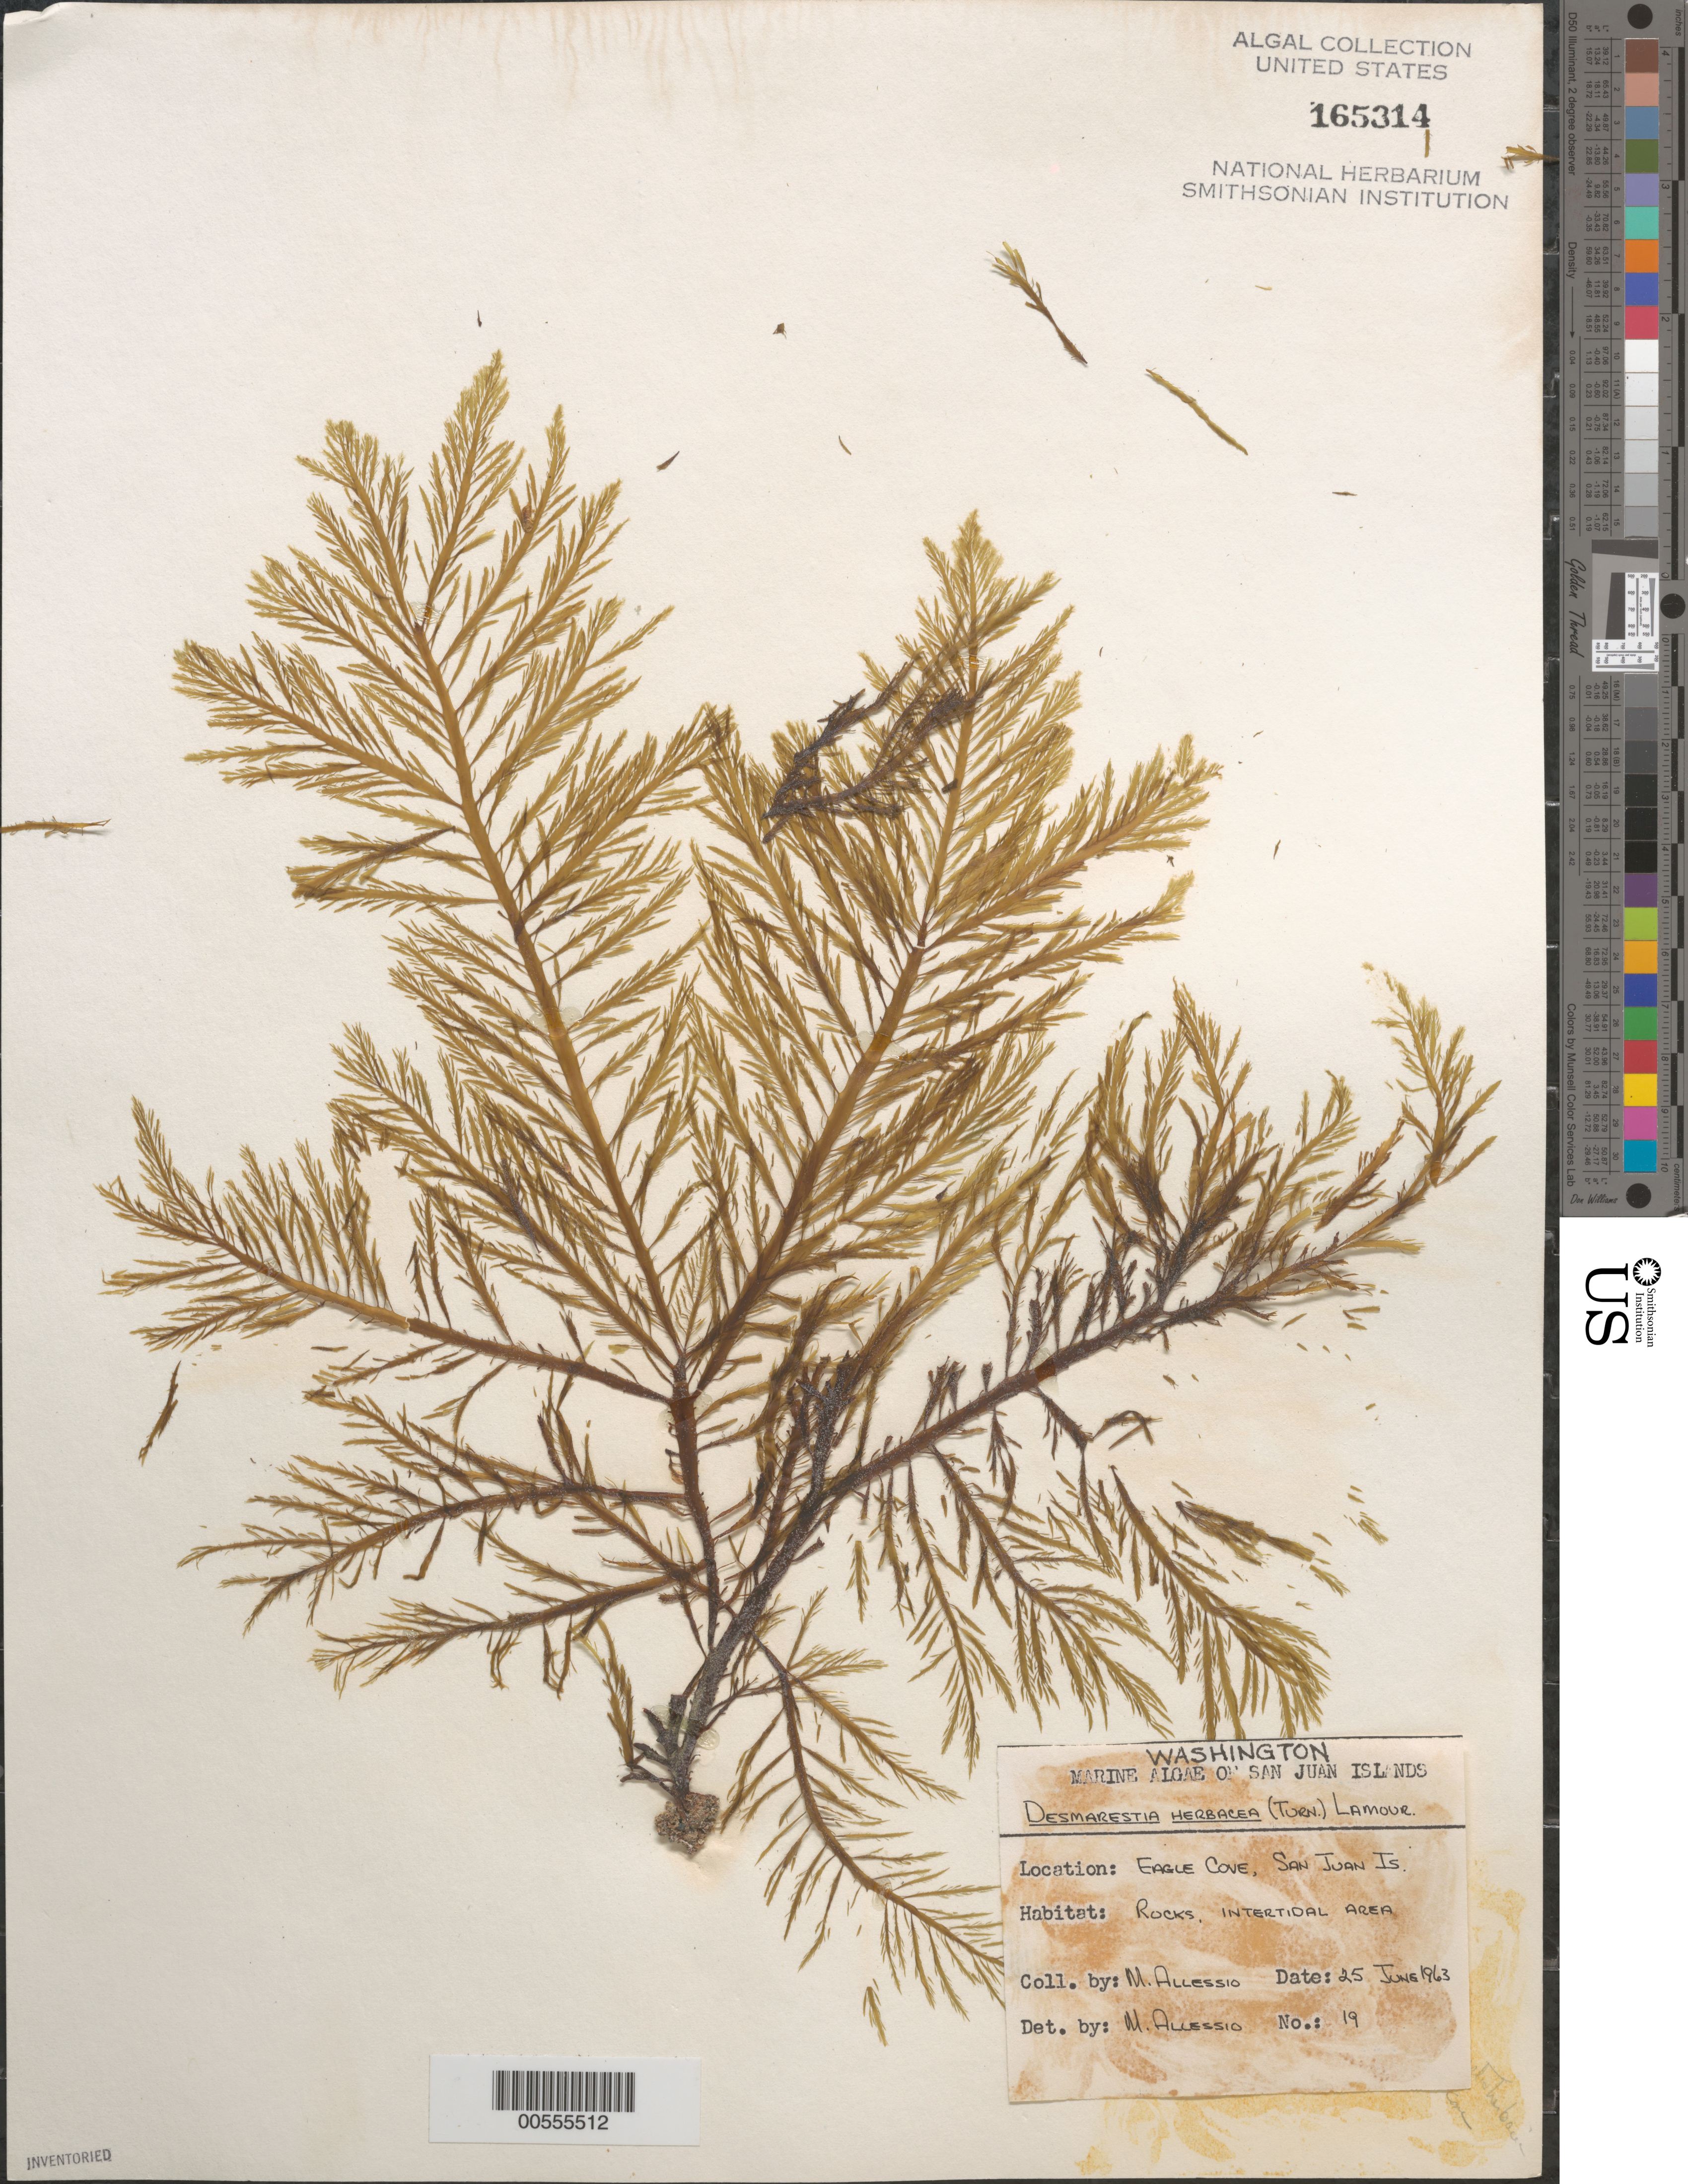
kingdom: Chromista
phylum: Ochrophyta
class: Phaeophyceae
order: Desmarestiales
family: Desmarestiaceae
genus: Desmarestia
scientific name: Desmarestia herbacea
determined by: Allessio, M.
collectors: M. Allessio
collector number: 19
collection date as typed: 25 Jun 1963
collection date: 1963-06-25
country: United States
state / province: Washington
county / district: San Juan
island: San Juan Island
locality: Eagle Cove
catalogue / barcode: US 165314